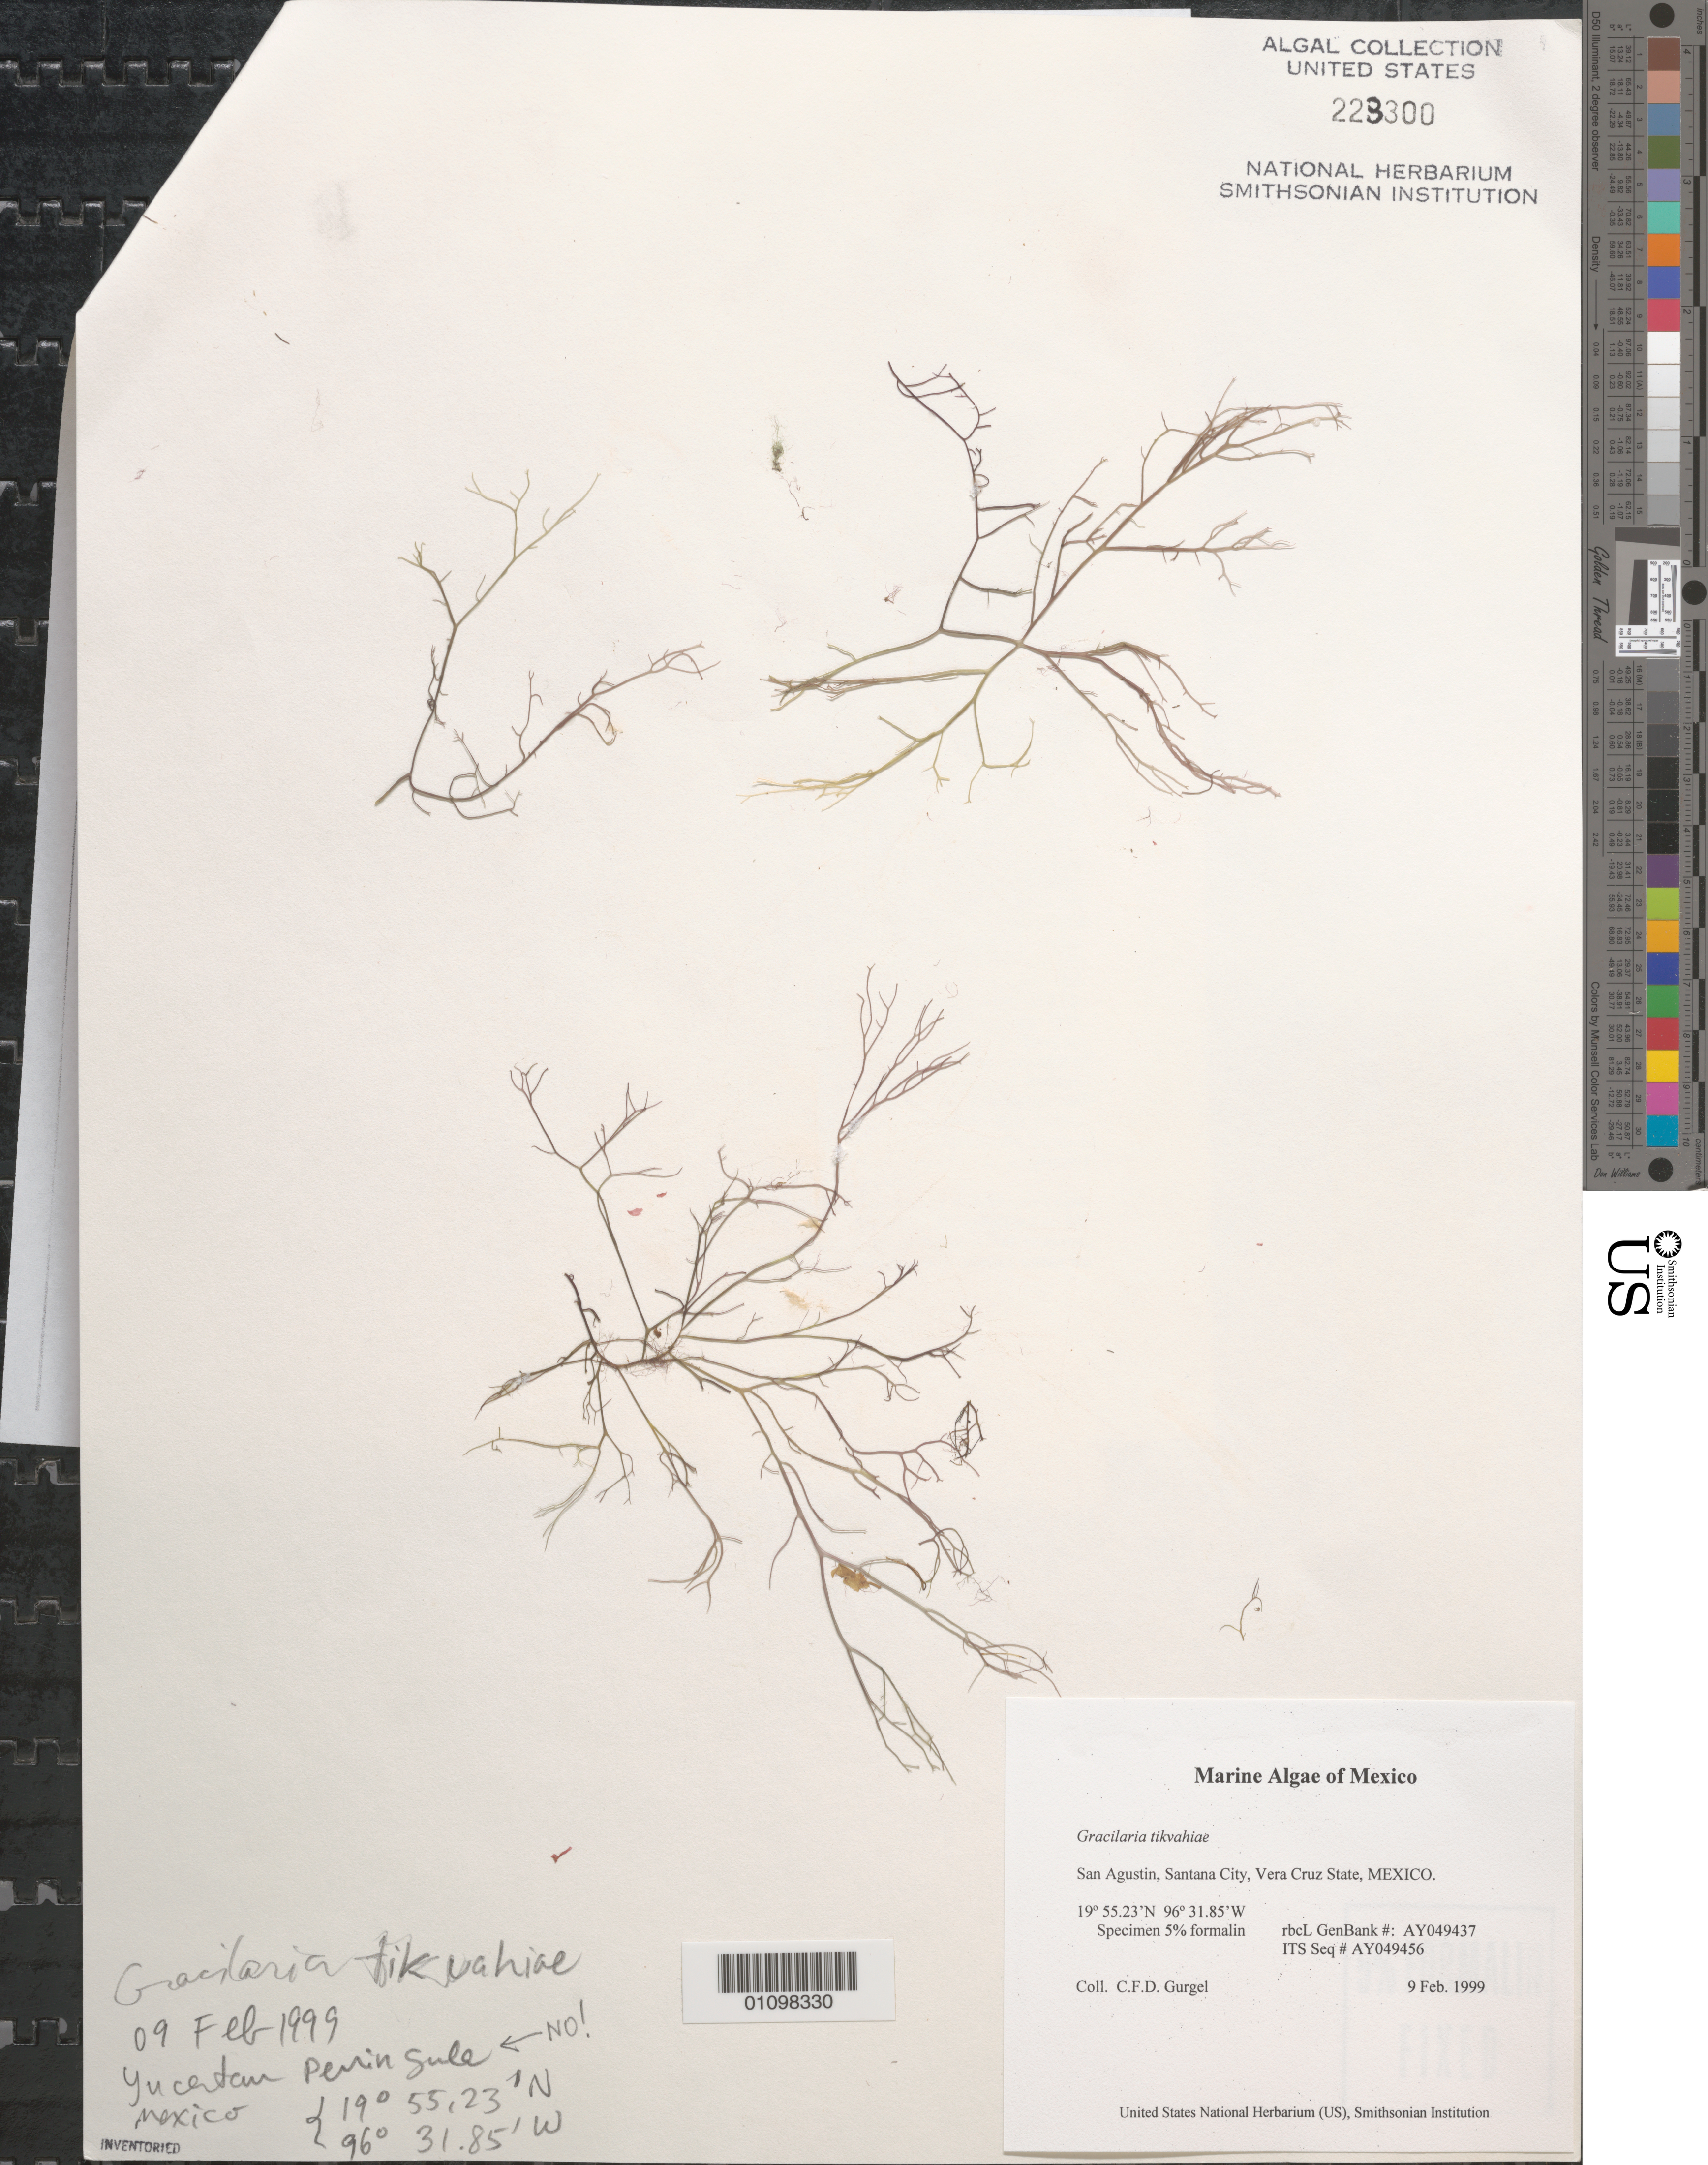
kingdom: Plantae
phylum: Rhodophyta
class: Florideophyceae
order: Gracilariales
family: Gracilariaceae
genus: Gracilaria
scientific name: Gracilaria tikvahiae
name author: McLachlan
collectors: C. Gurgel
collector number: rbcL GenBank AY049437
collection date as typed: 09 Feb 1999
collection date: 1999-02-09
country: Mexico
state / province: Veracruz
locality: San Agustin, Santana City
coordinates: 19 55.23'N, 96 31.85'W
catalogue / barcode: US 223300